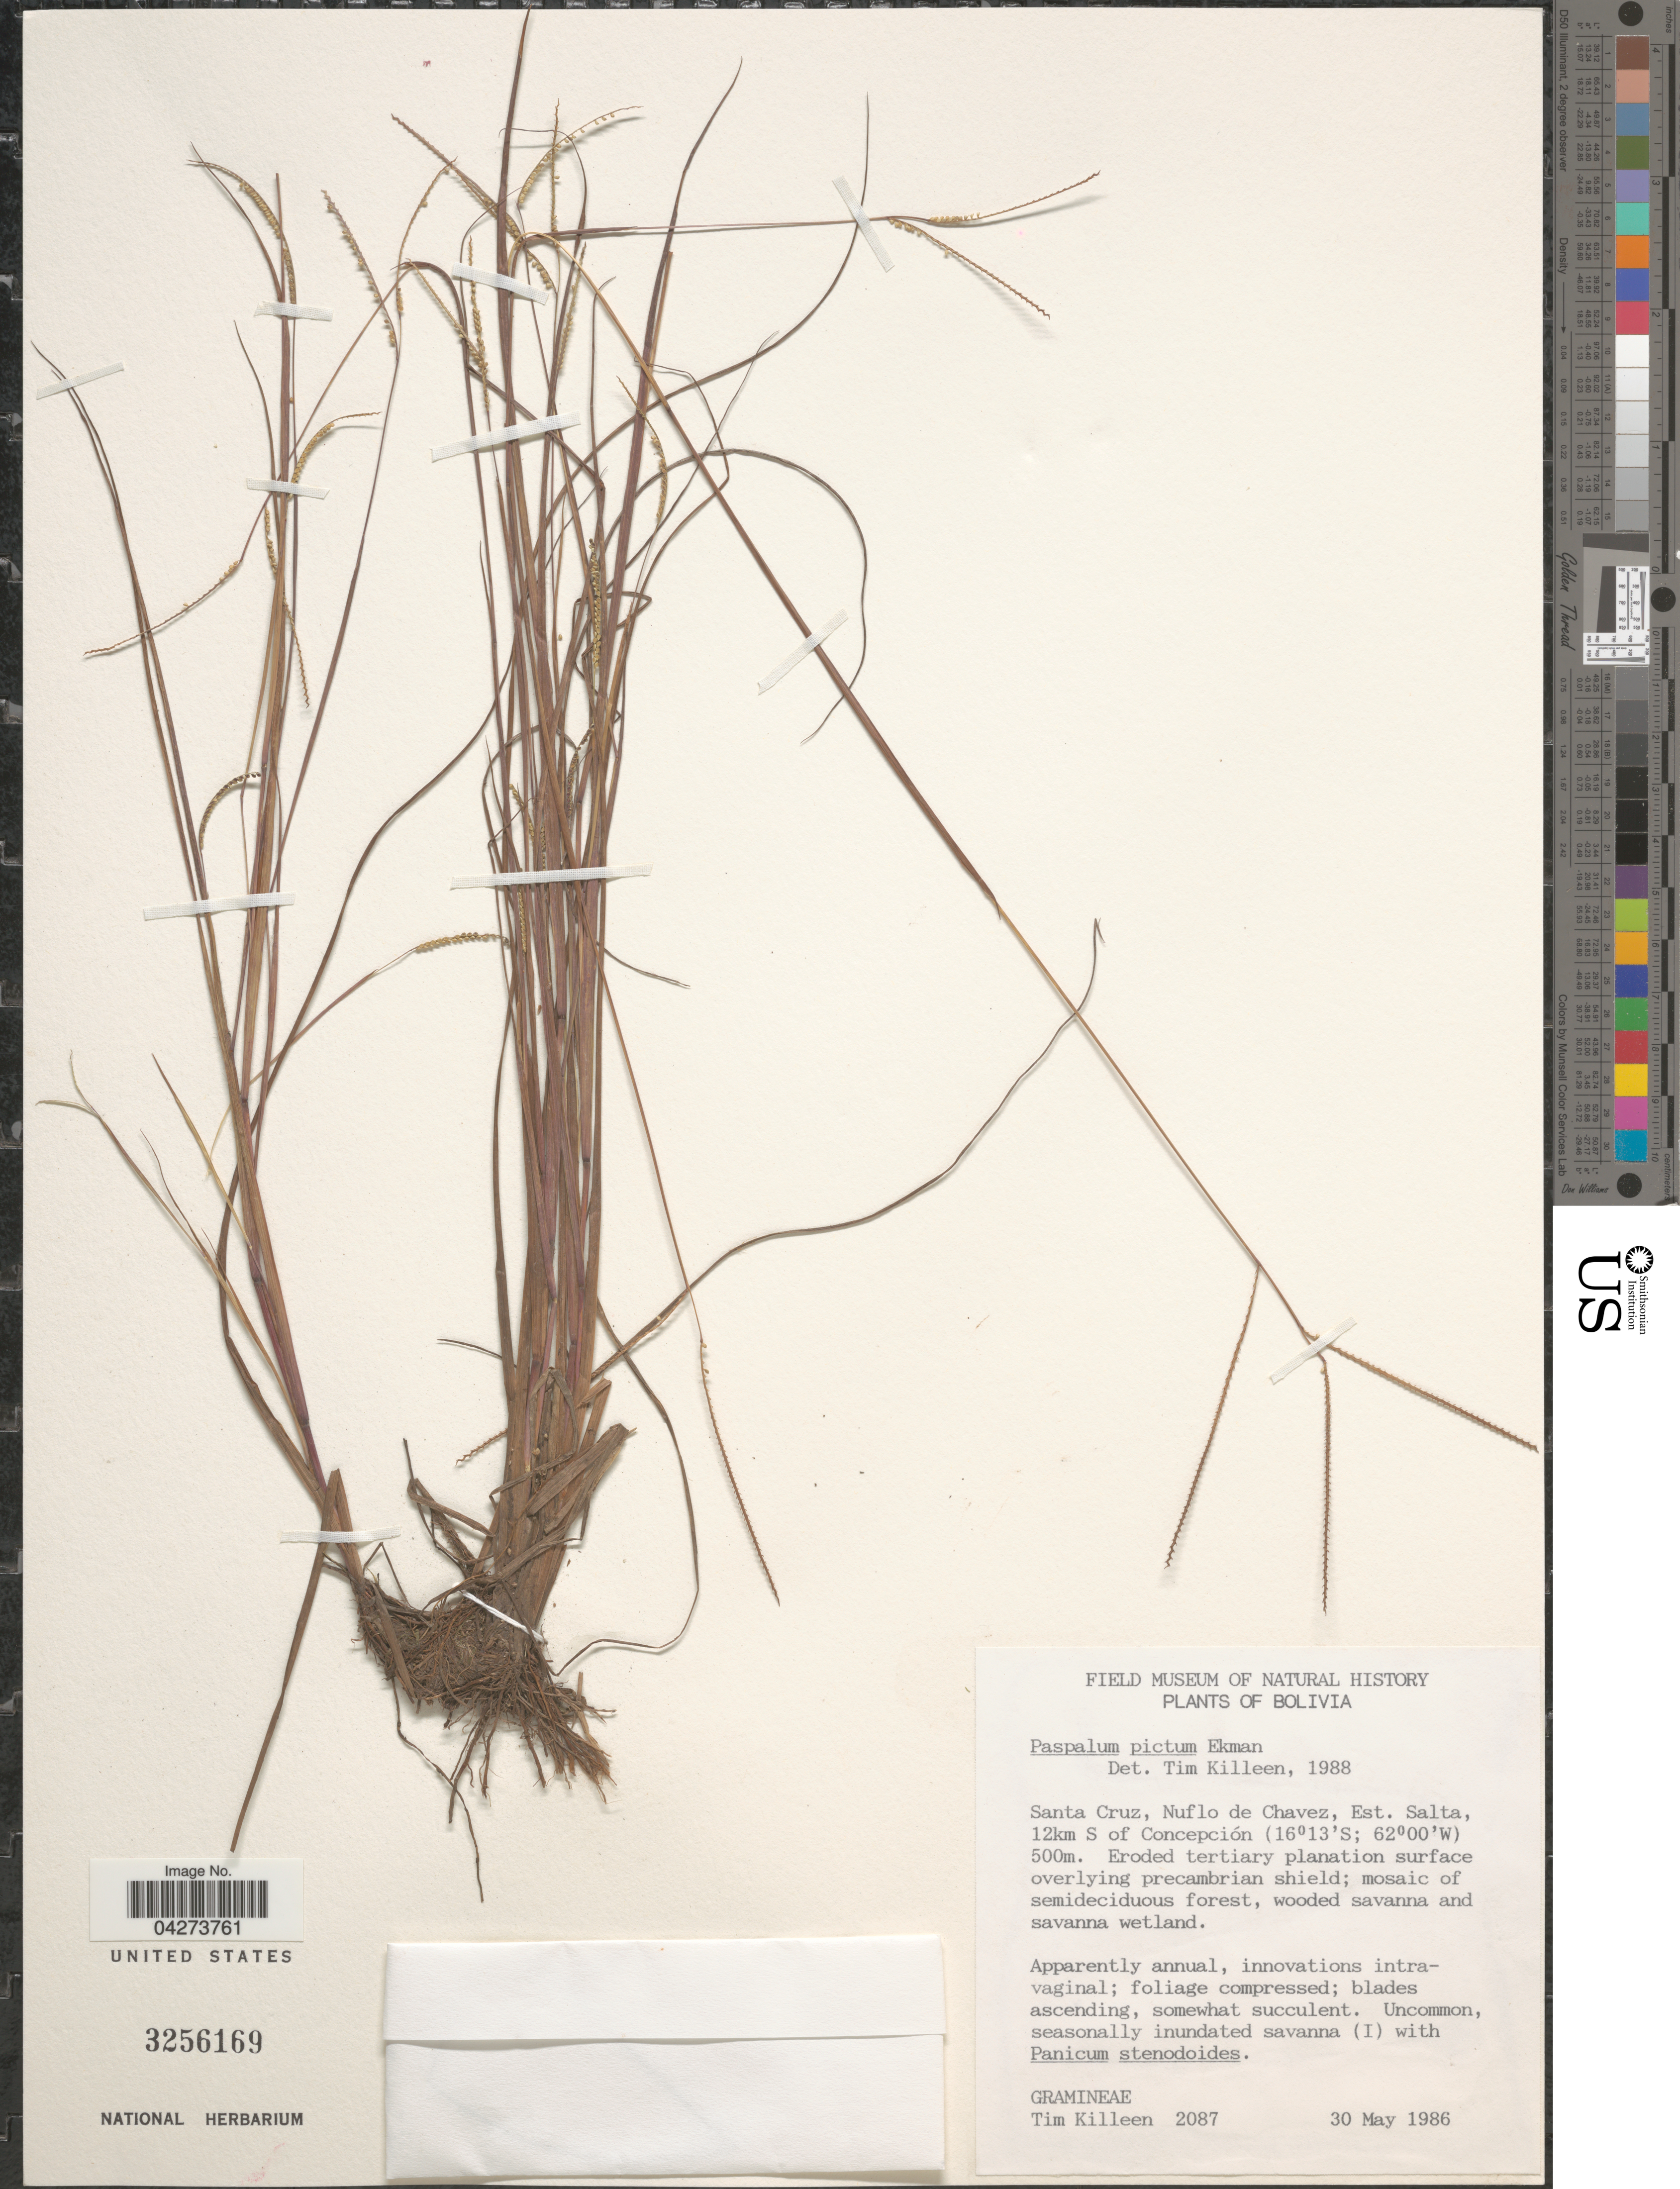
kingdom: Plantae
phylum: Tracheophyta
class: Liliopsida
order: Poales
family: Poaceae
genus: Paspalum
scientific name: Paspalum pictum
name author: Ekman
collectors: T. J. Killeen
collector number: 2087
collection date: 1986-05-30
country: Bolivia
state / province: Santa Cruz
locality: Santa Cruz, Nuflo de Chavez, Est. Salta, 12km S of Concepción.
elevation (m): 500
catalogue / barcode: US 3256169